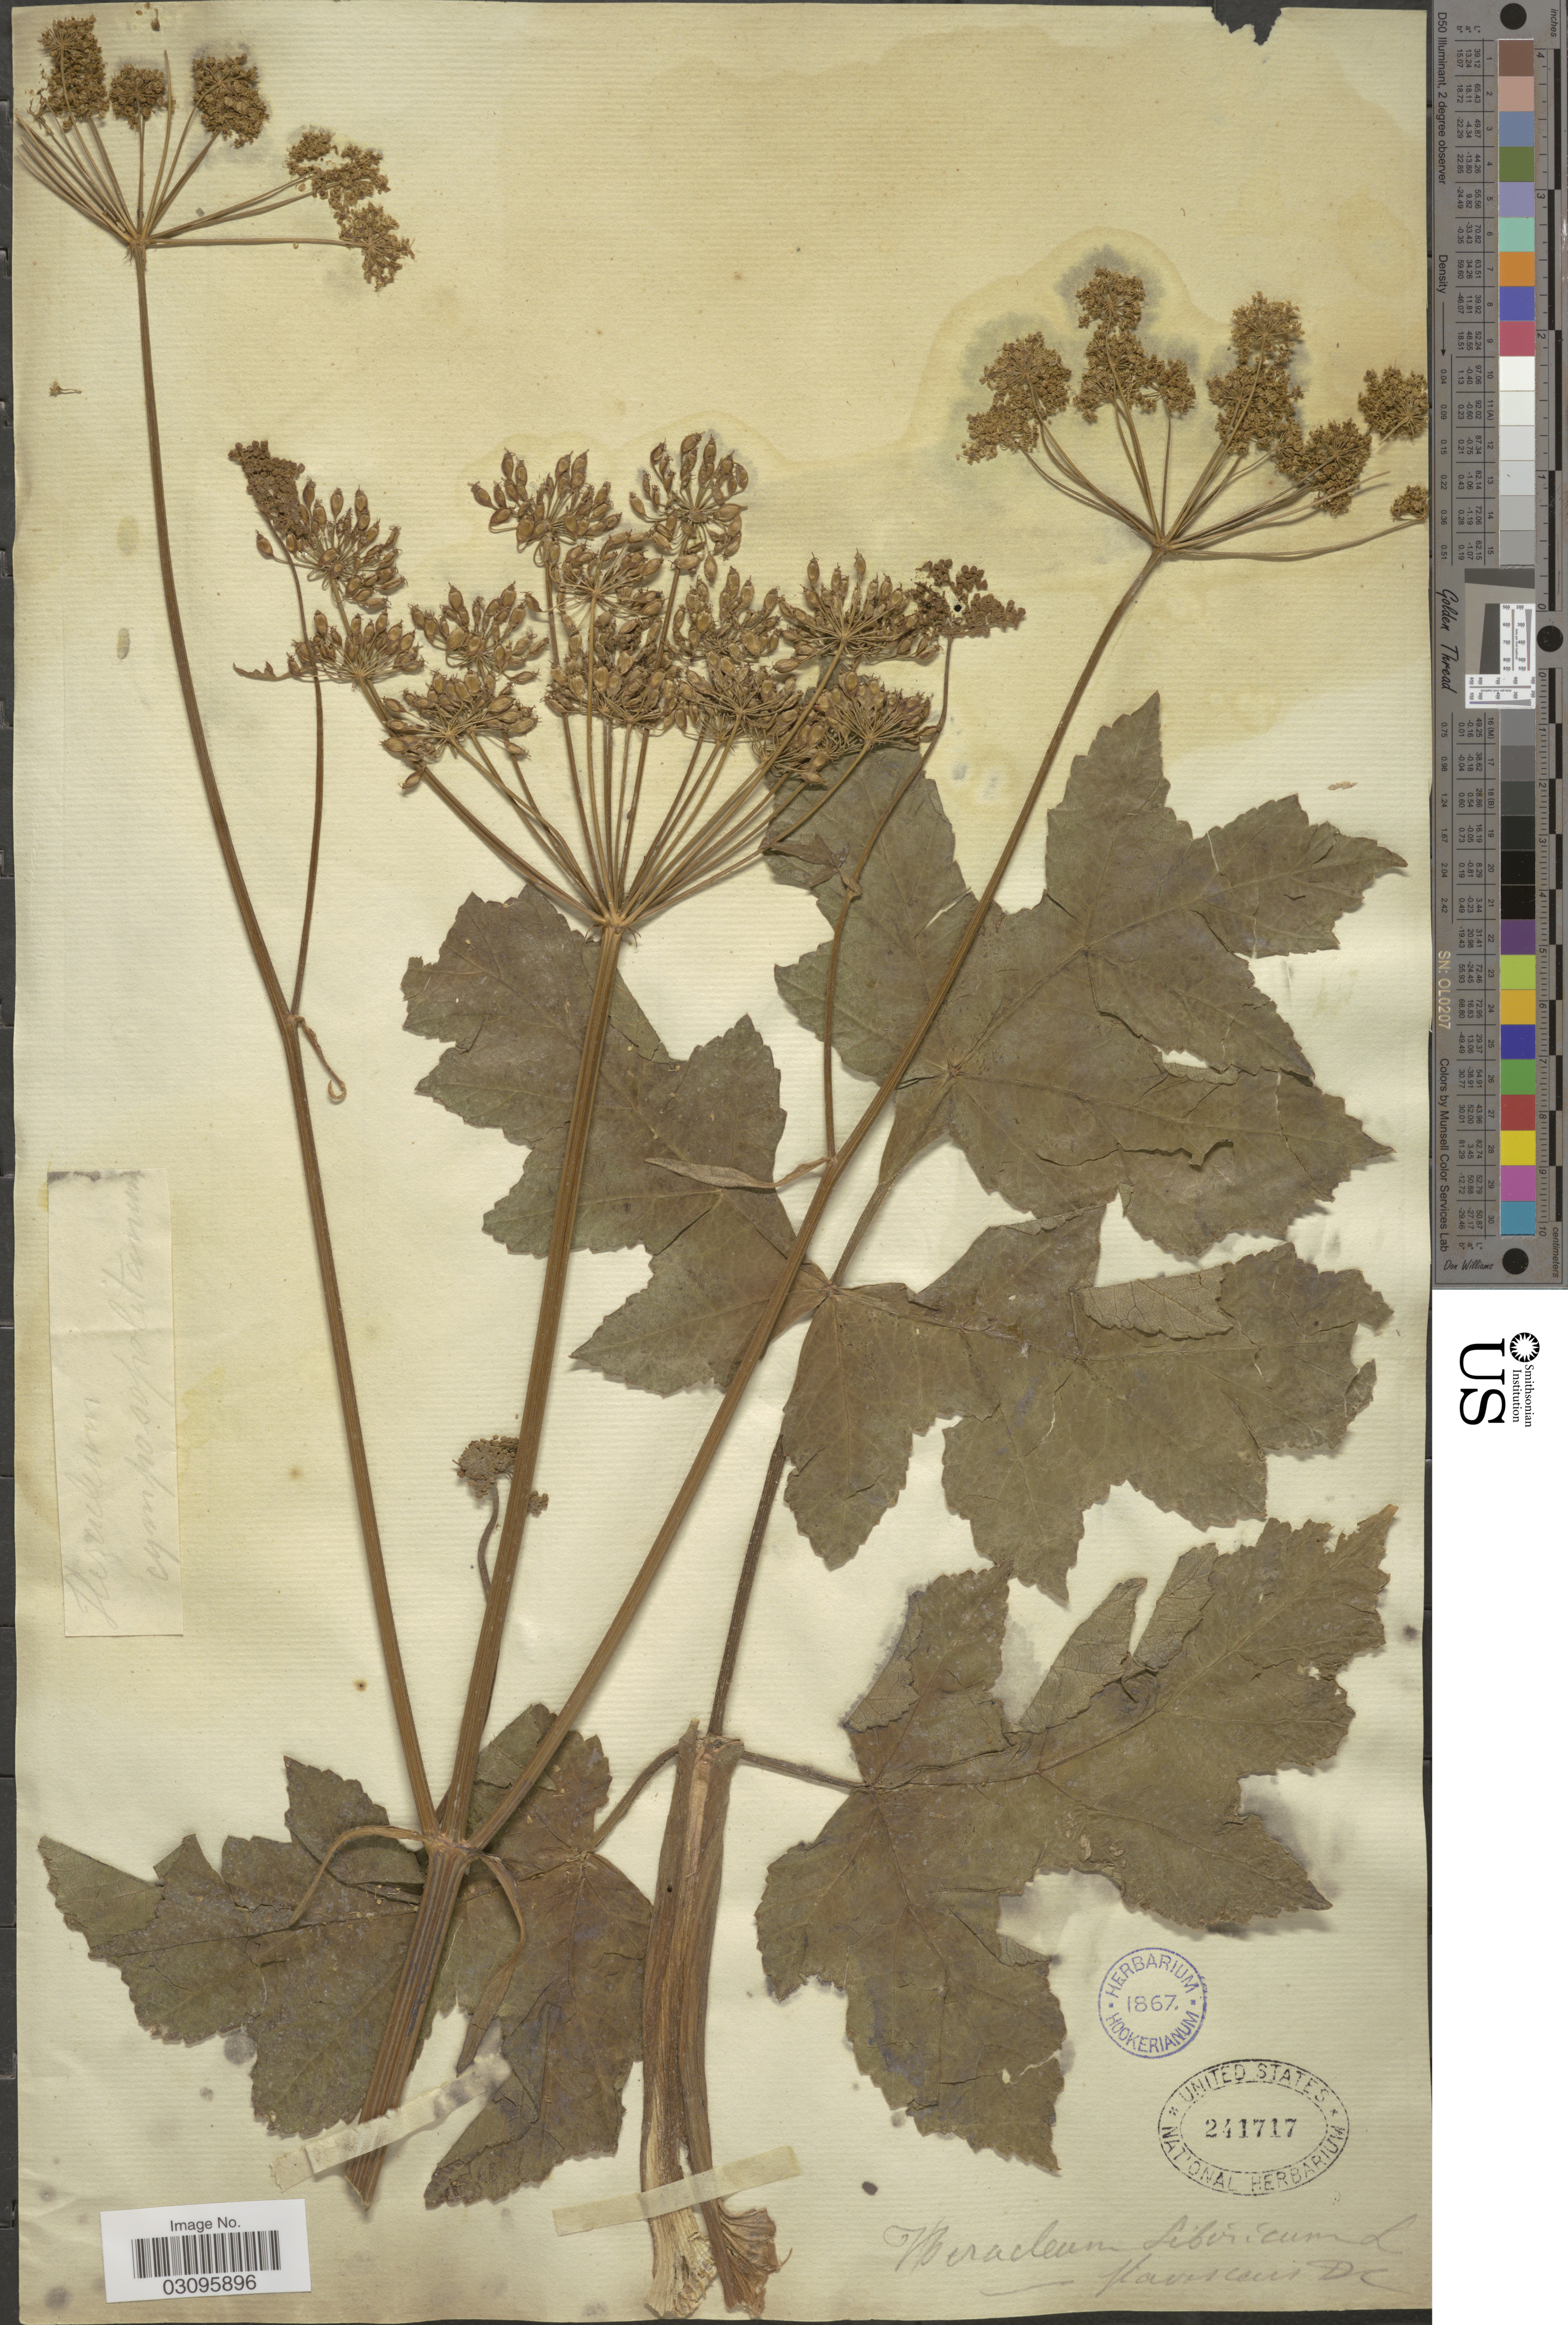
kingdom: Plantae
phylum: Tracheophyta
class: Magnoliopsida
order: Apiales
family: Apiaceae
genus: Heracleum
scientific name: Heracleum sibiricum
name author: L.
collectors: ex herb. Hookerianum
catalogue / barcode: US 241717